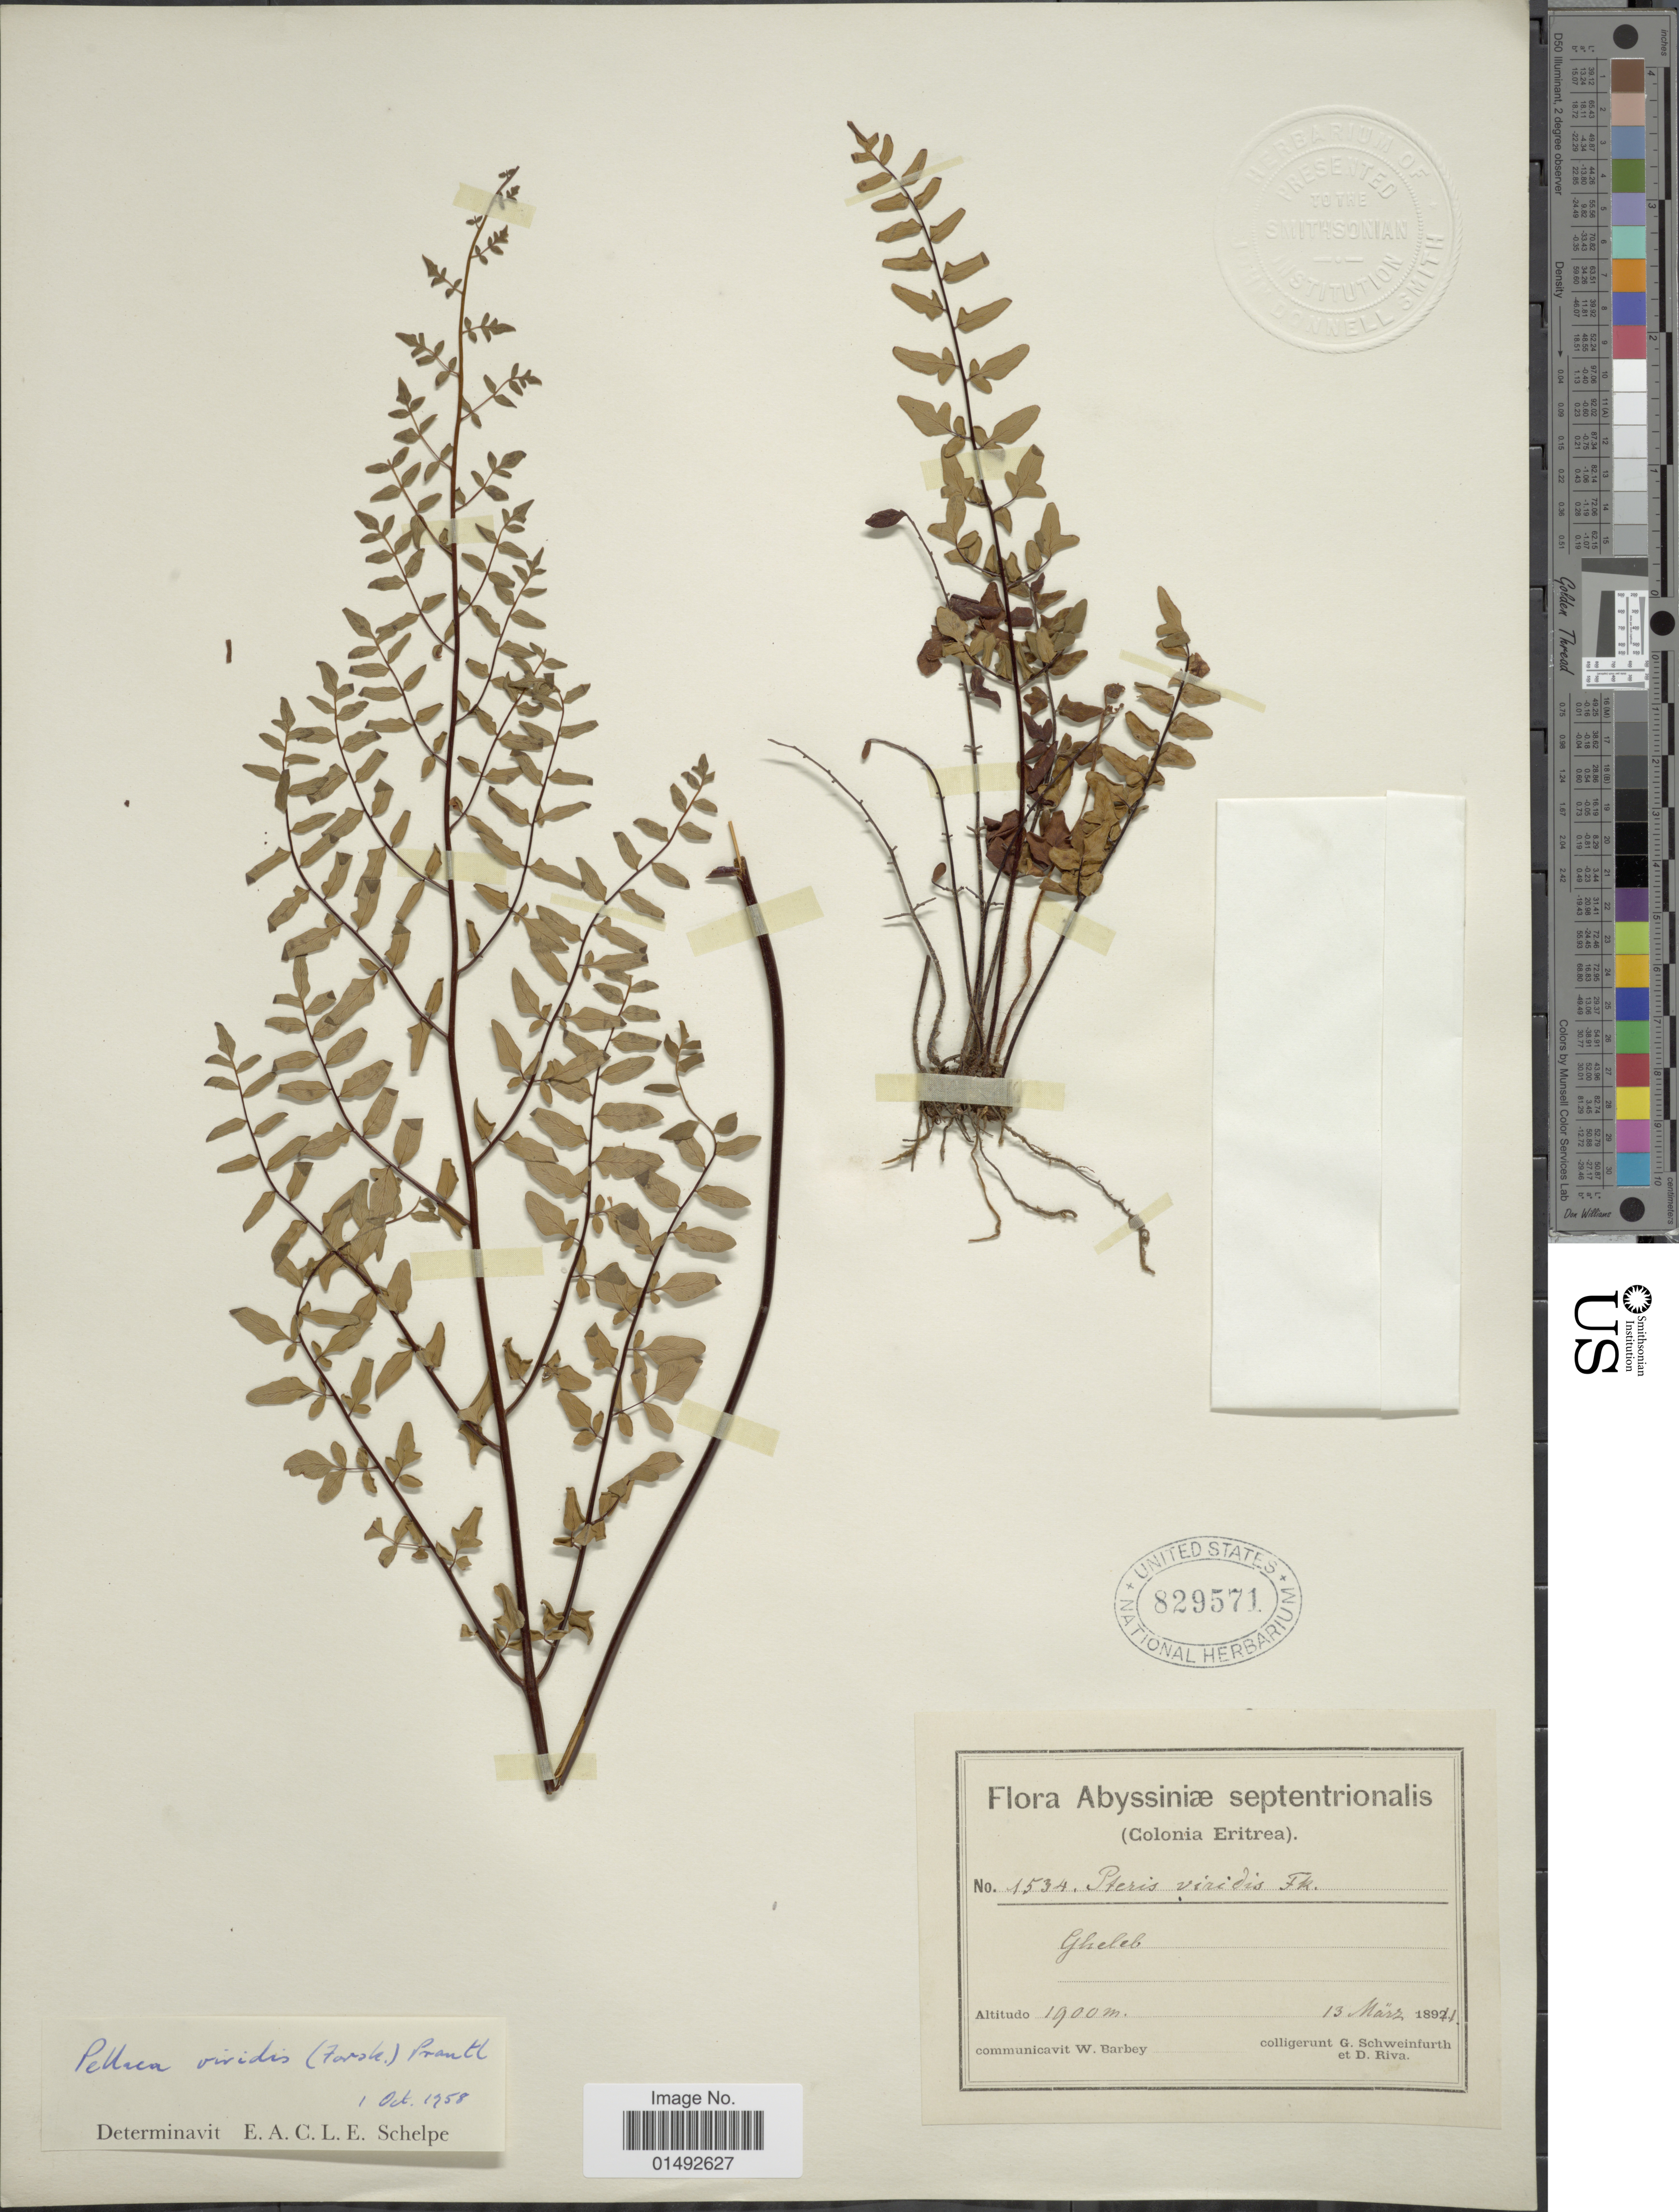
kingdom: Plantae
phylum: Tracheophyta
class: Polypodiopsida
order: Polypodiales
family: Pteridaceae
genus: Pellaea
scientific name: Pellaea viridis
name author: (Forssk.) Prantl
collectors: G. A. Schweinfurth (herbarium) & D. Riva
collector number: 1534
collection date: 1811-03-13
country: Eritrea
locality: Abyssiniæ septentrionalis, Gheleb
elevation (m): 1900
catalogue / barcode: US 829571